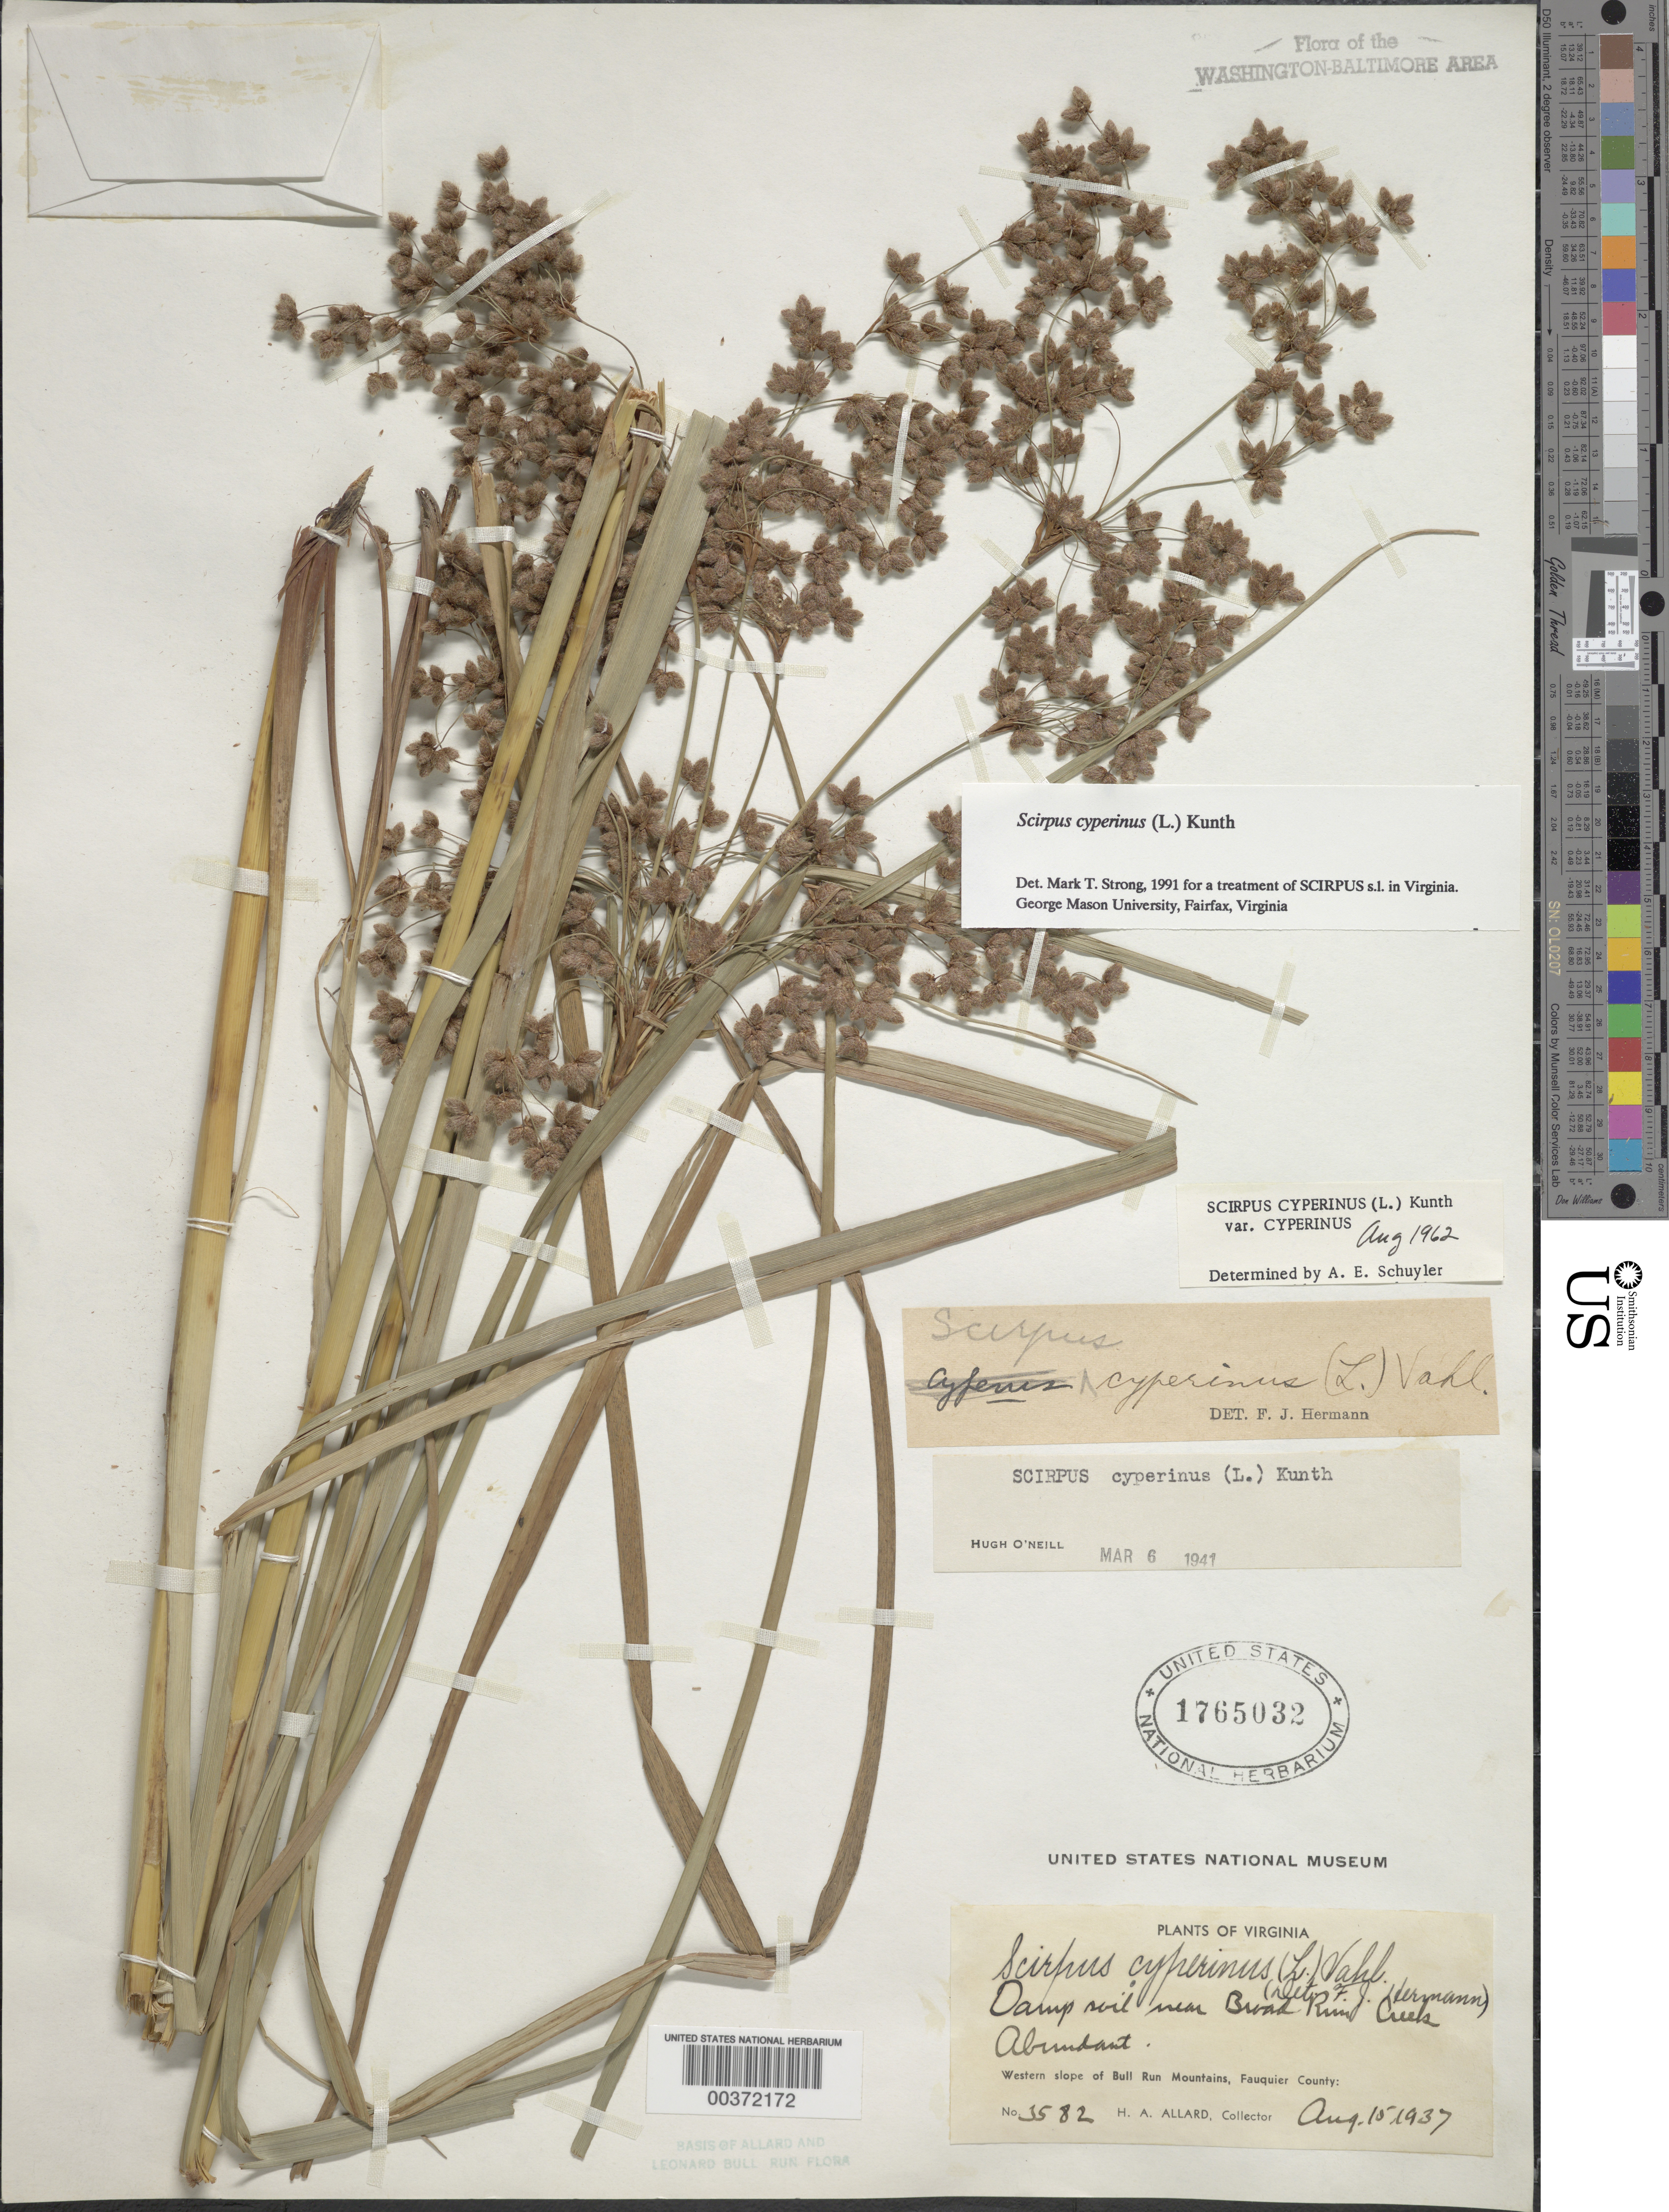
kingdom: Plantae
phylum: Tracheophyta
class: Liliopsida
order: Poales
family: Cyperaceae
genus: Scirpus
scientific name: Scirpus cyperinus (L.) Kunth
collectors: H. A. Allard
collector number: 3582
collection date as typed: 15 Aug 1937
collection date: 1937-08-15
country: United States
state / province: Virginia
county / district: Fauquier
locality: Broad Run vicinity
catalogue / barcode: US 1765032